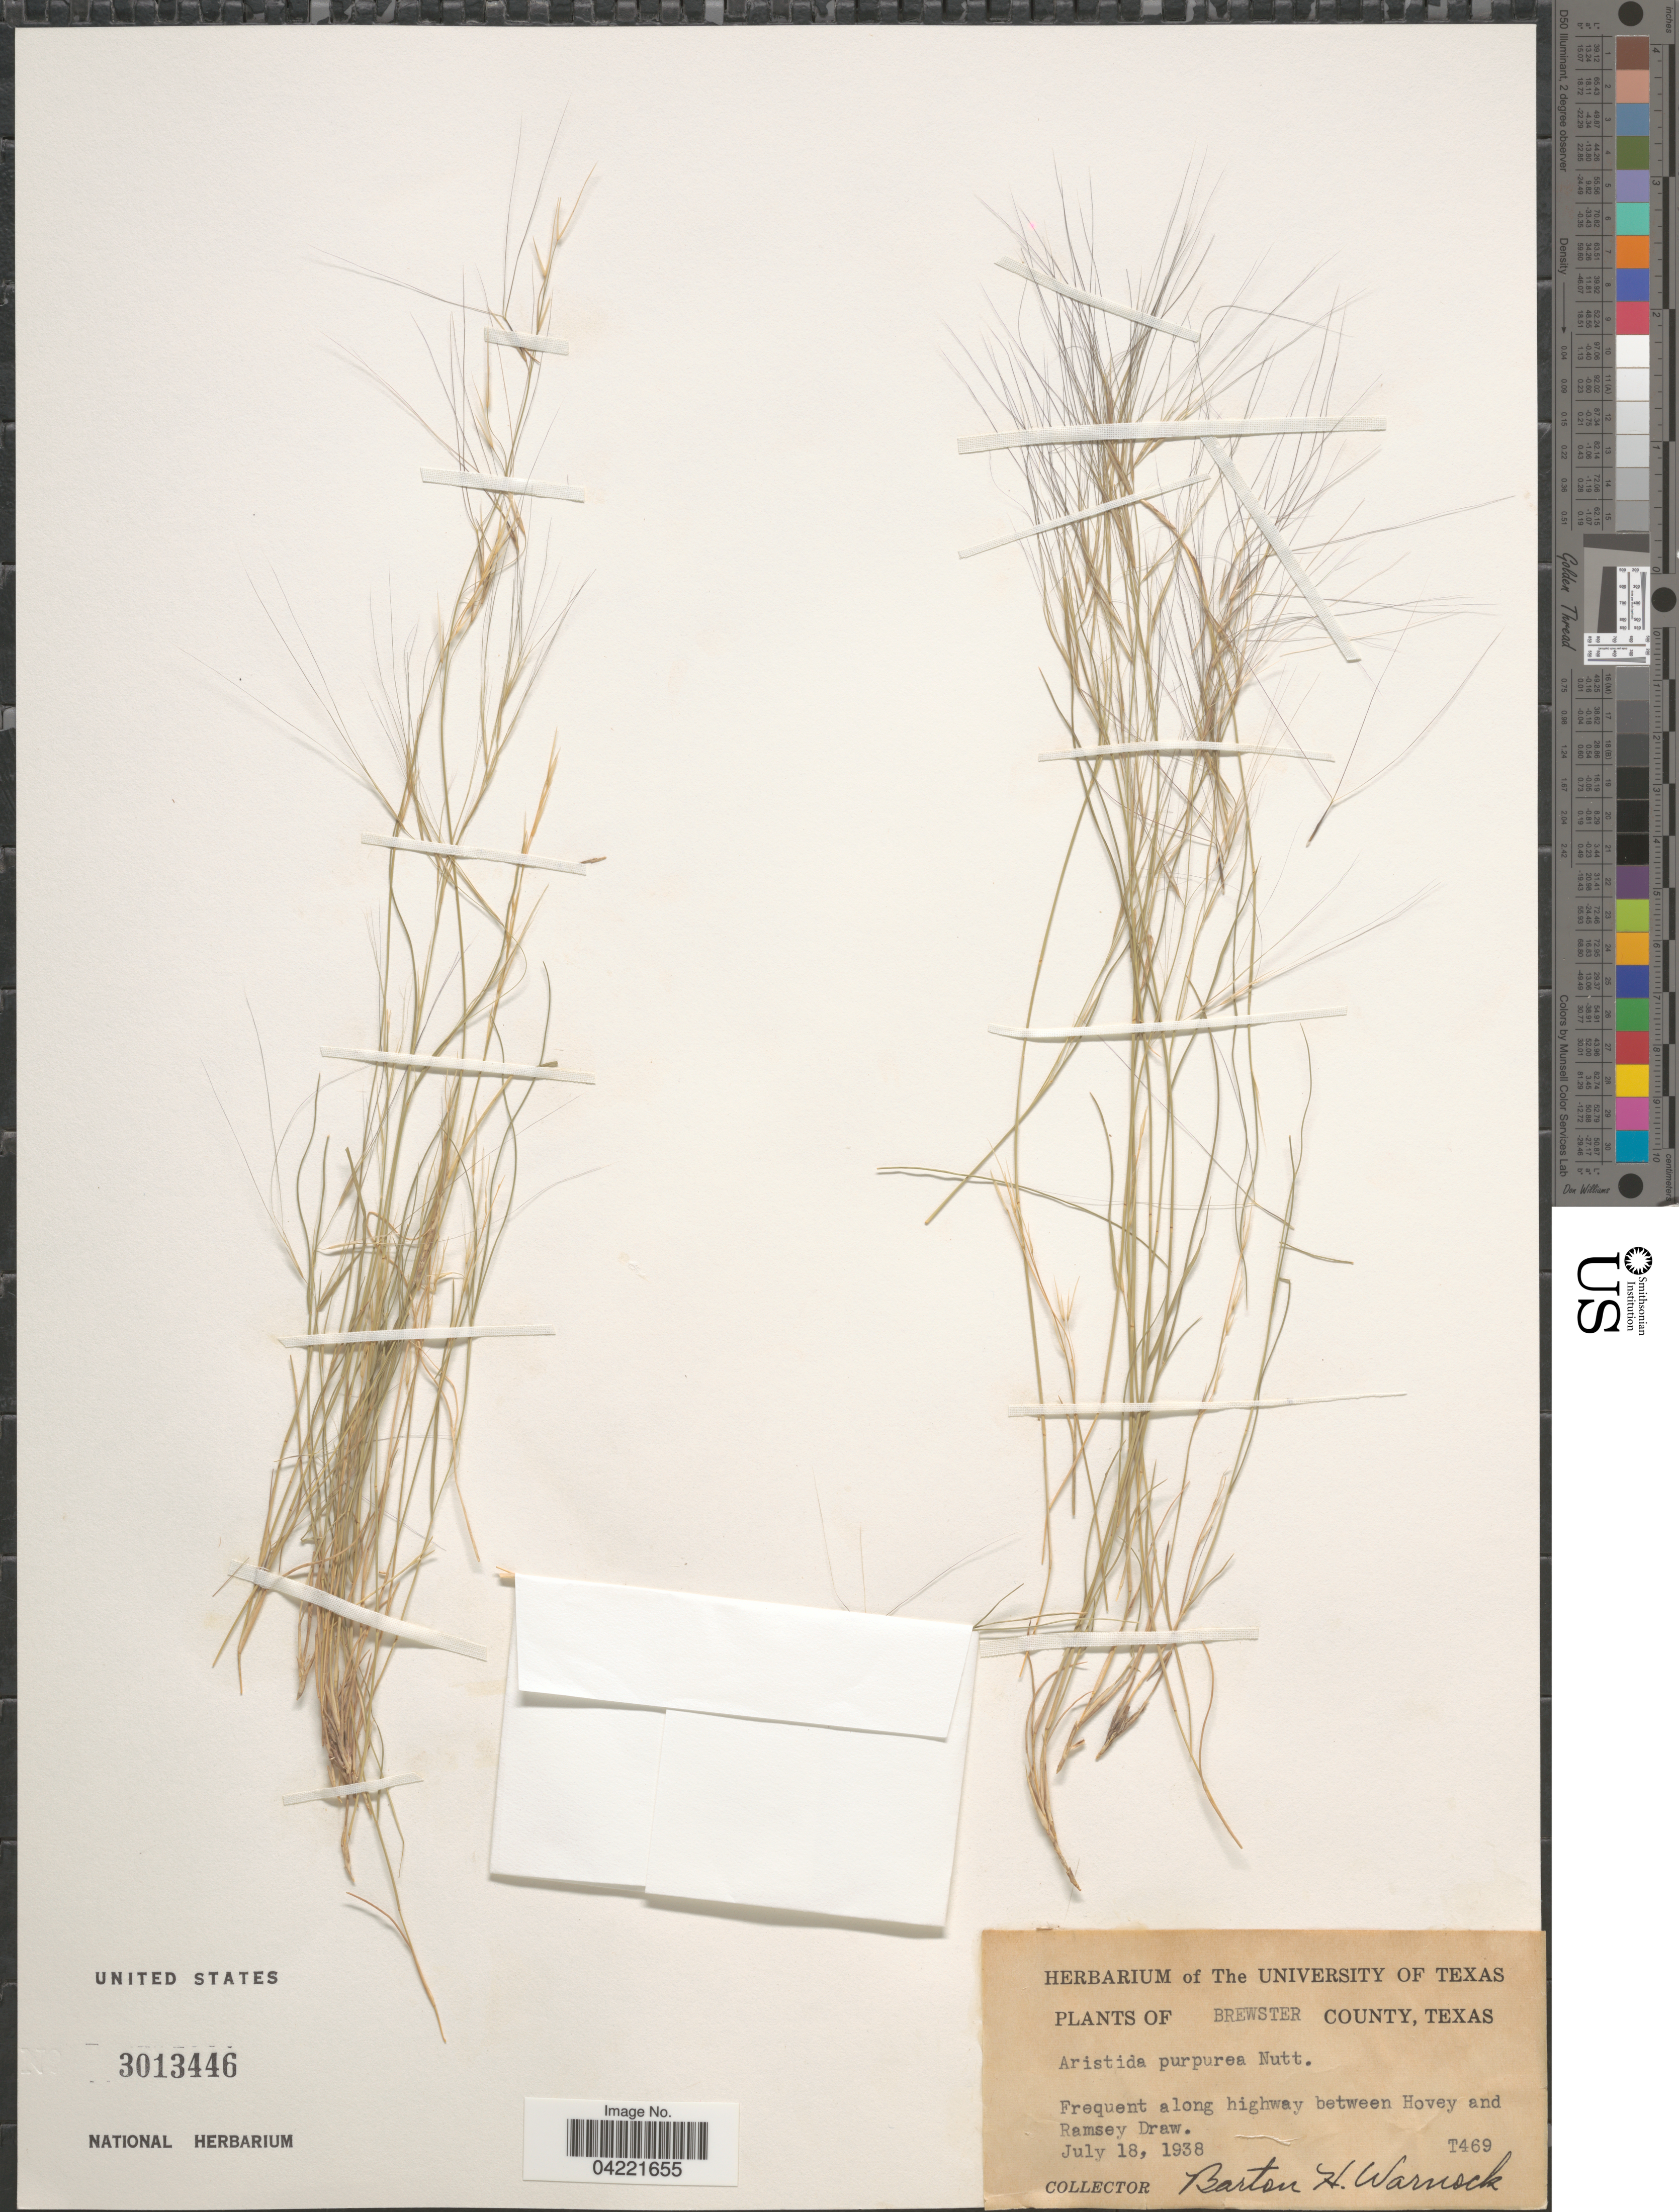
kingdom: Plantae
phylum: Tracheophyta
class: Liliopsida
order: Poales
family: Poaceae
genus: Aristida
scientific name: Aristida purpurea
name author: Nutt.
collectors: B. H. Warnock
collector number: T469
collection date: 1938-07-18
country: United States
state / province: Texas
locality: Brewster County. Frequent along highway between Hovey and Ramsey Draw.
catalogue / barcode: US 3013446